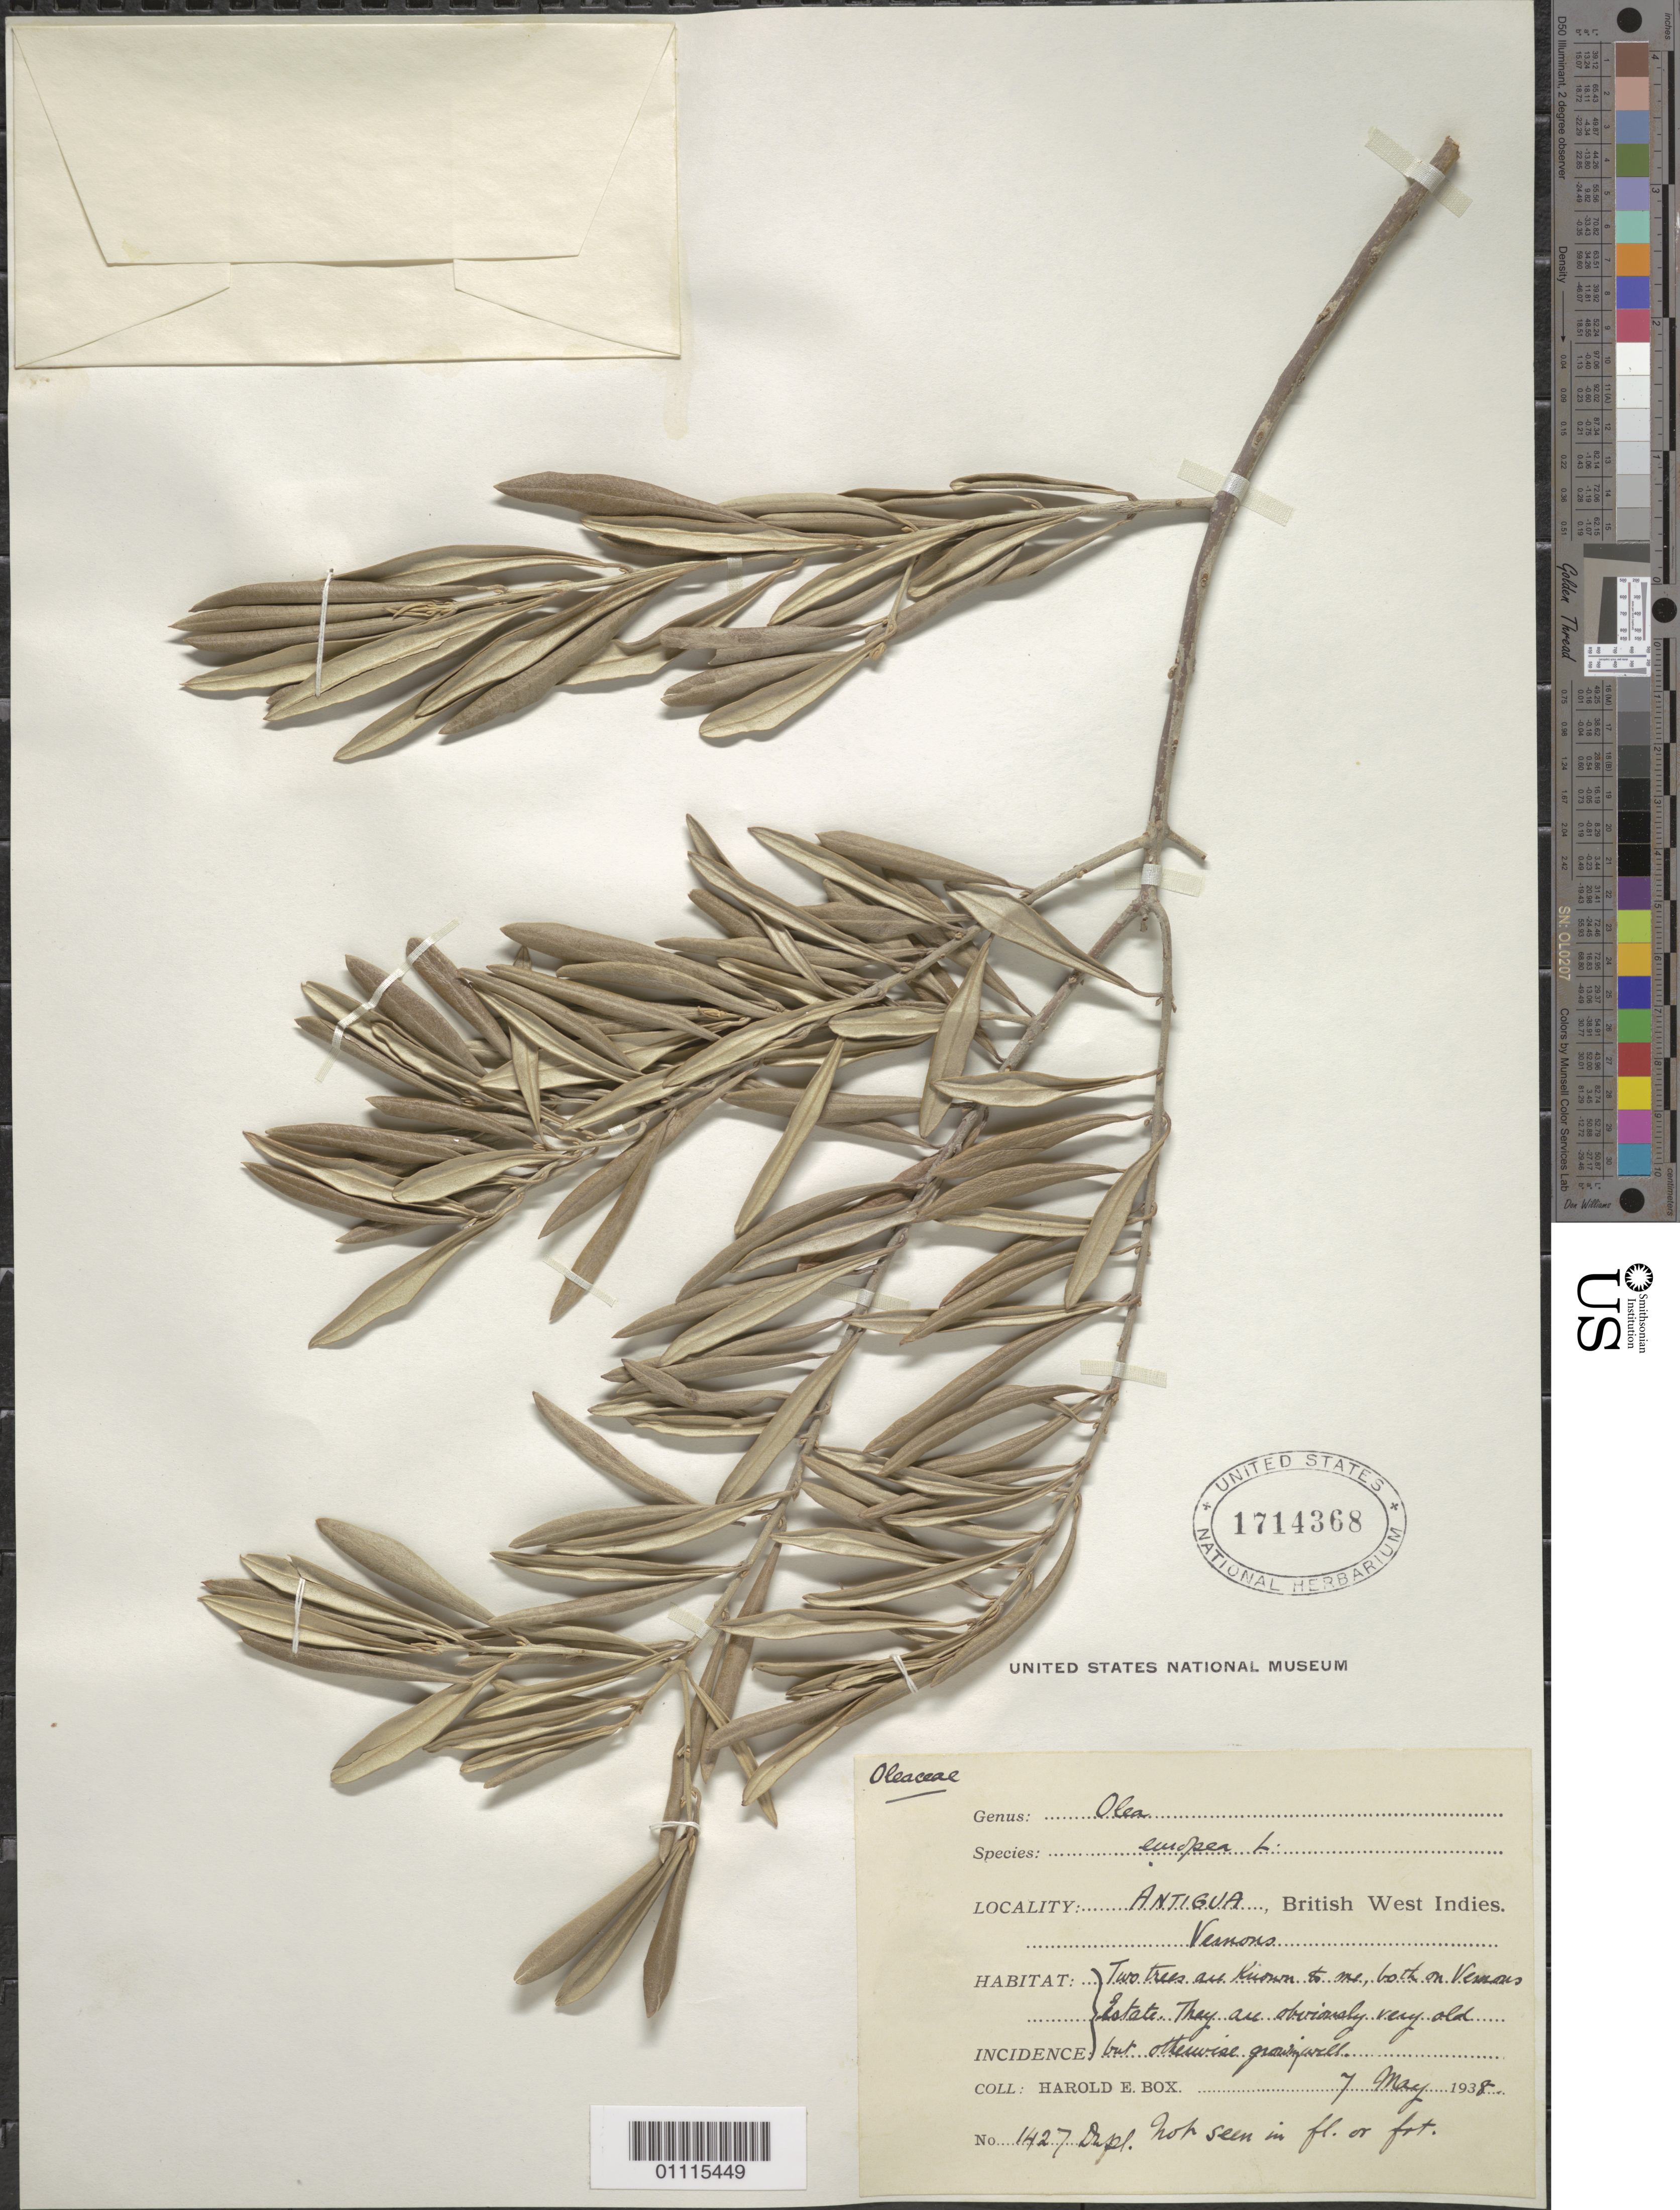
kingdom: Plantae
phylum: Tracheophyta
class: Magnoliopsida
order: Lamiales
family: Oleaceae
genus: Olea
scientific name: Olea europaea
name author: L.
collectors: H. E. Box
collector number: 1427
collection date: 1938-05-07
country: Antigua and Barbuda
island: Antigua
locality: Vernons Estate.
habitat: "Two trees are known to me, both on Vernons Estate. They are obviously very old but otherwise growing well. Not seen in flower or fruit."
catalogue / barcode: US 1714368